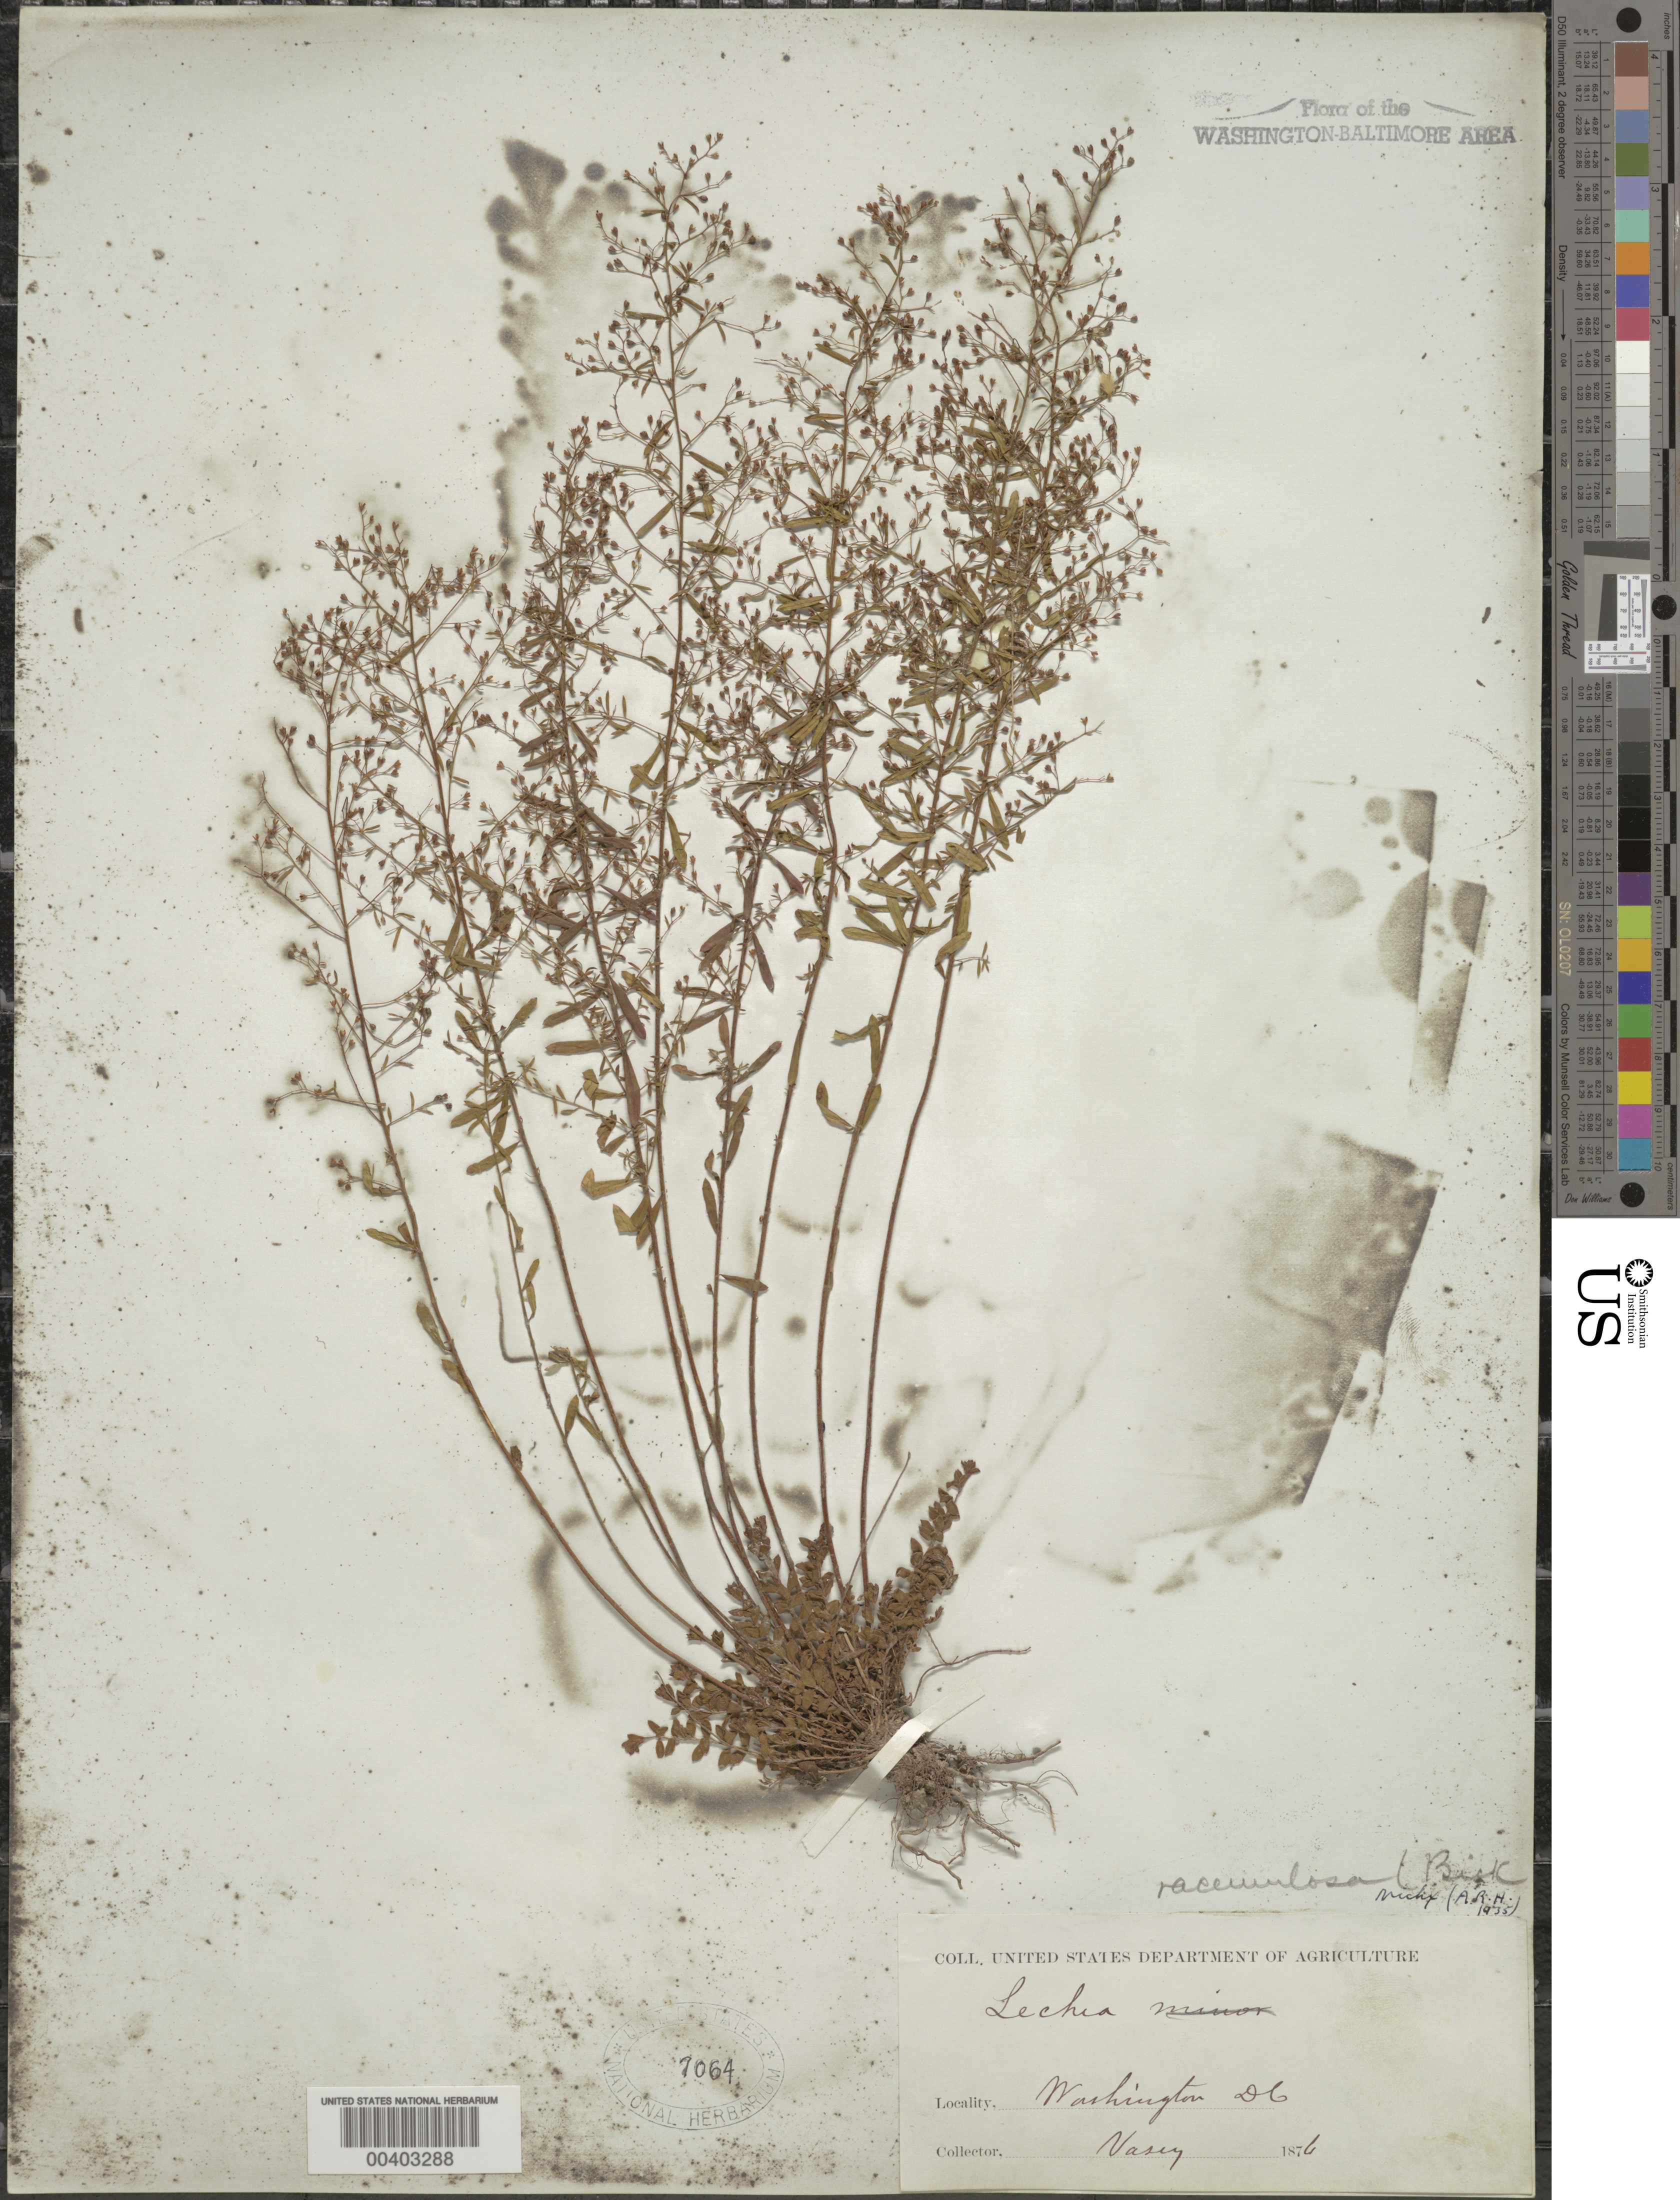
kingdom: Plantae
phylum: Tracheophyta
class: Magnoliopsida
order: Malvales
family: Cistaceae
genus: Lechea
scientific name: Lechea racemulosa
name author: Michx.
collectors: G. Vasey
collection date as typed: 1876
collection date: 1876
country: United States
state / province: District of Columbia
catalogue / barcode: US 7064